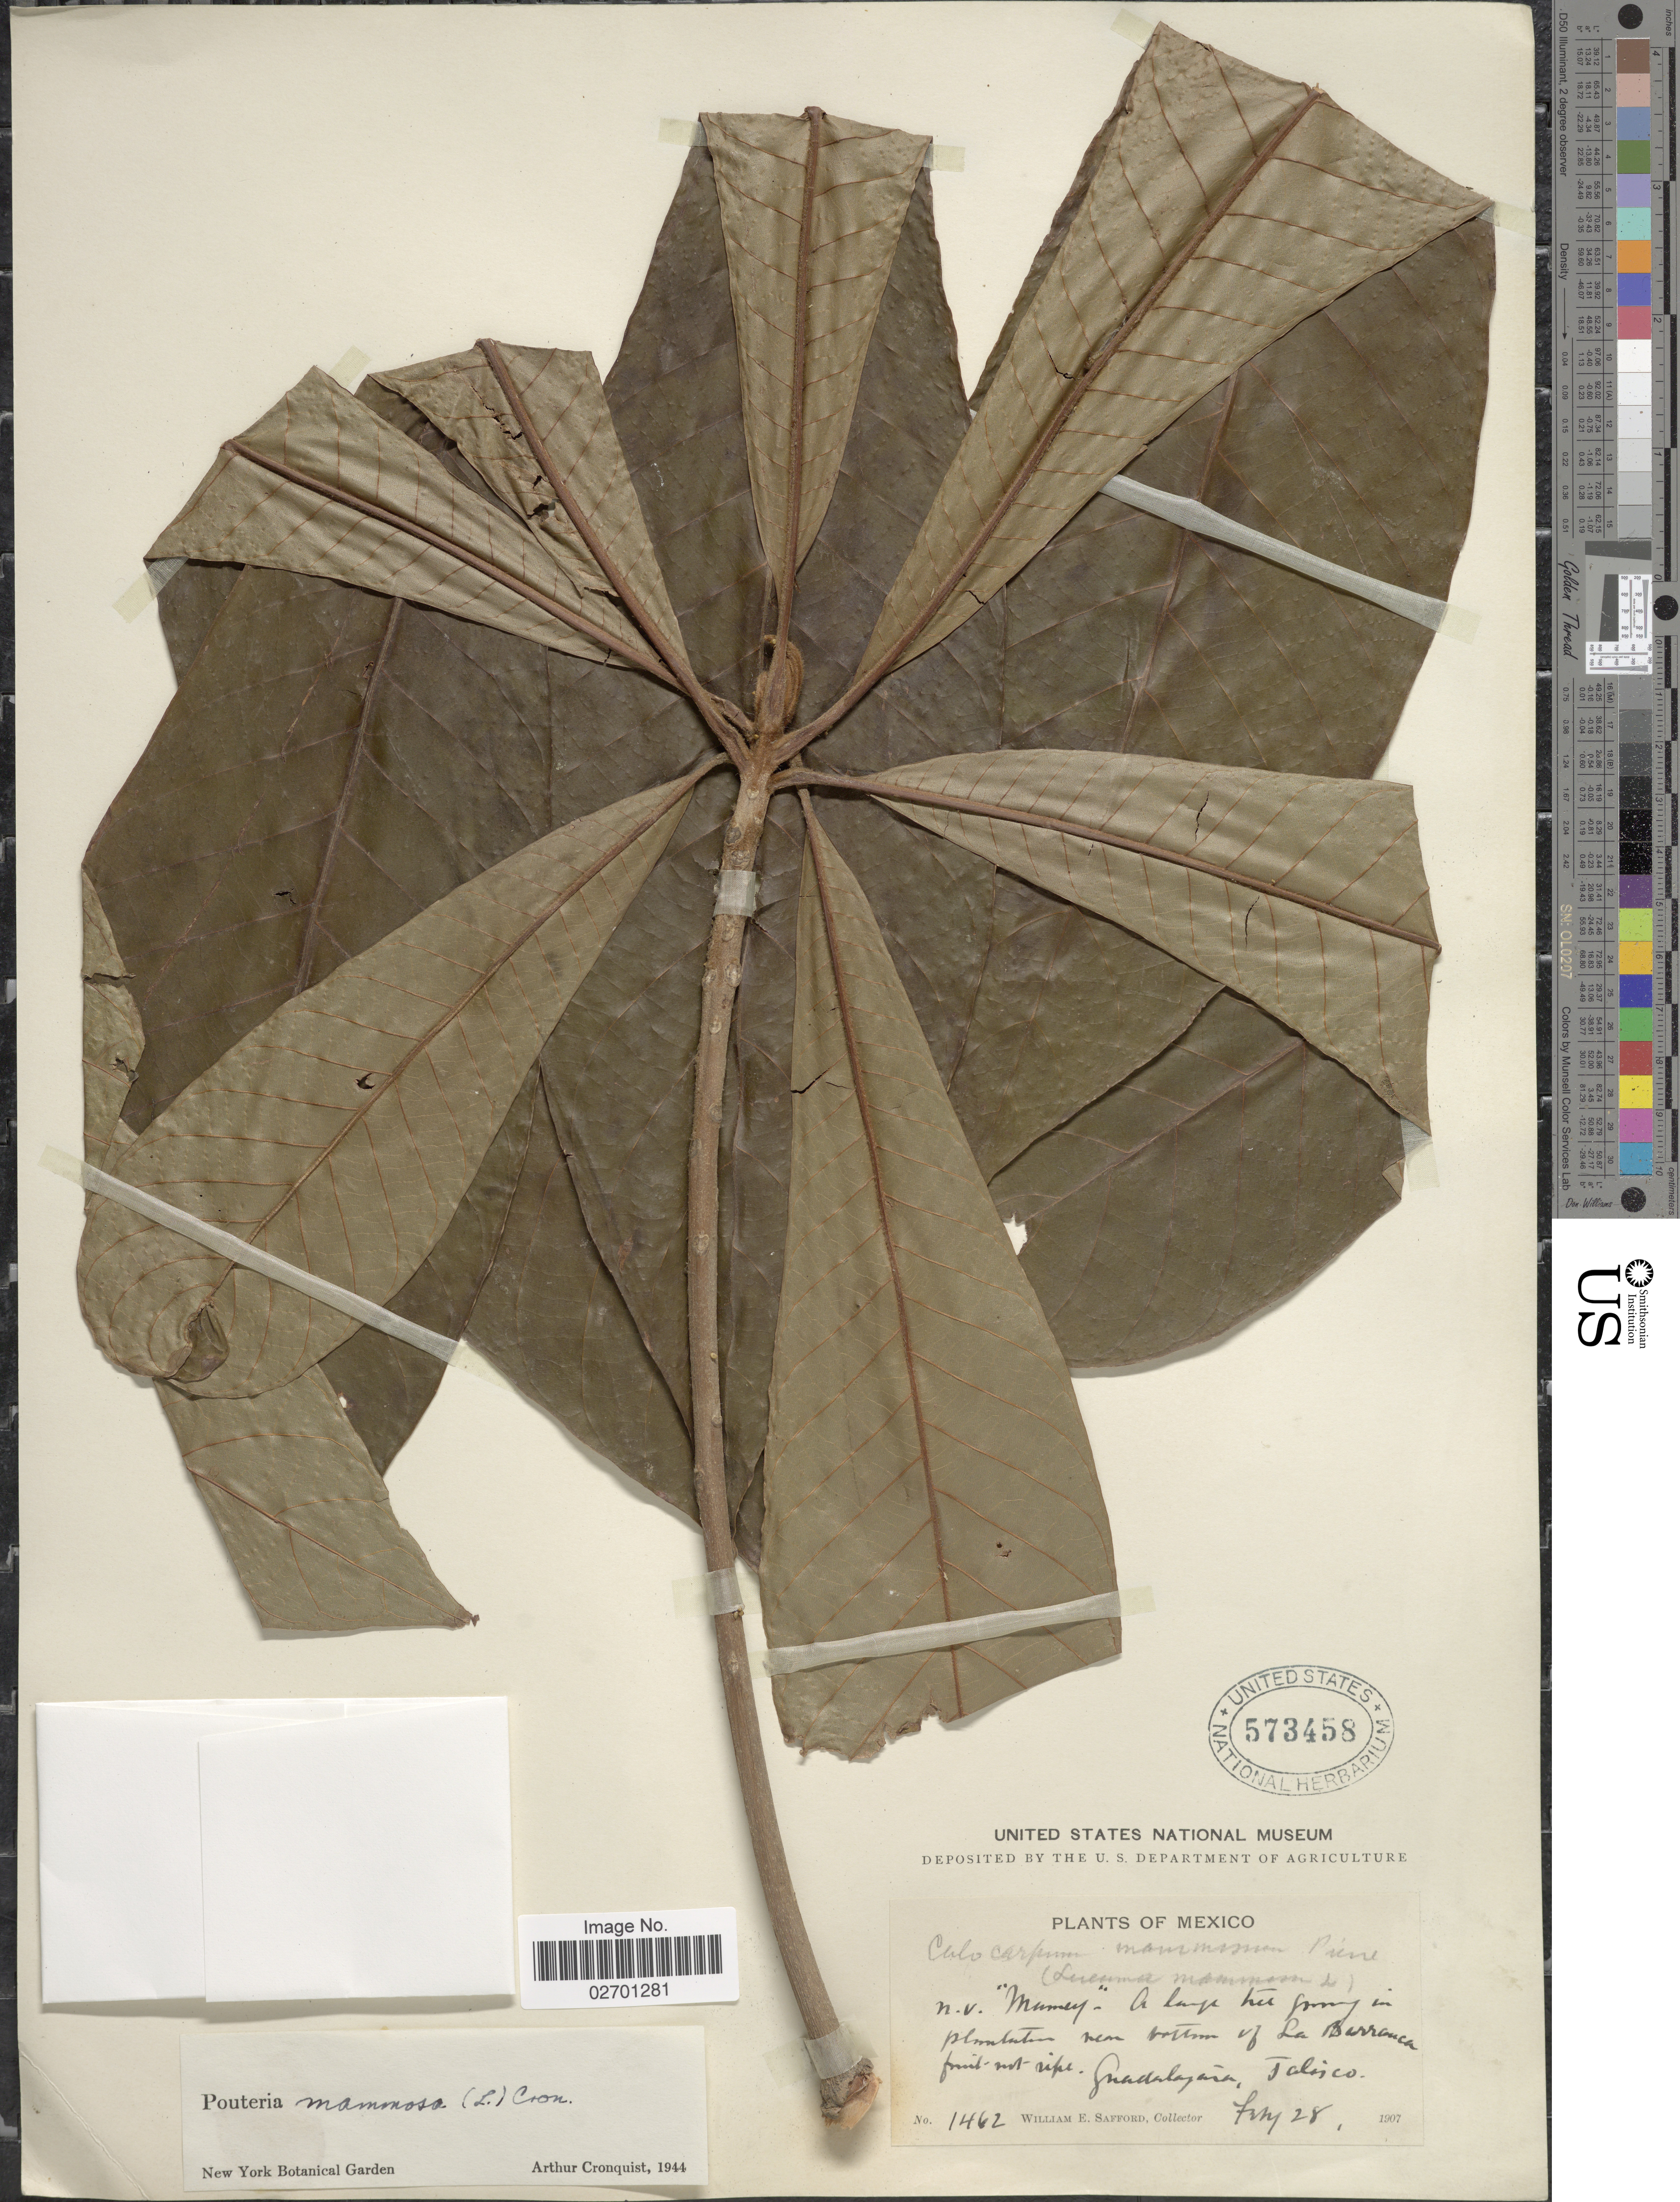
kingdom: Plantae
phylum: Tracheophyta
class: Magnoliopsida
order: Ericales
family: Sapotaceae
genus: Pouteria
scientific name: Pouteria sapota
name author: (Jacq.) H.E. Moore & Stearn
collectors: W. E. Safford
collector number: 1462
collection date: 1907-02-28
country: Mexico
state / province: Jalisco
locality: In plantation near bottom of La Barranca, Guadalajara.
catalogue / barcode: US 573458